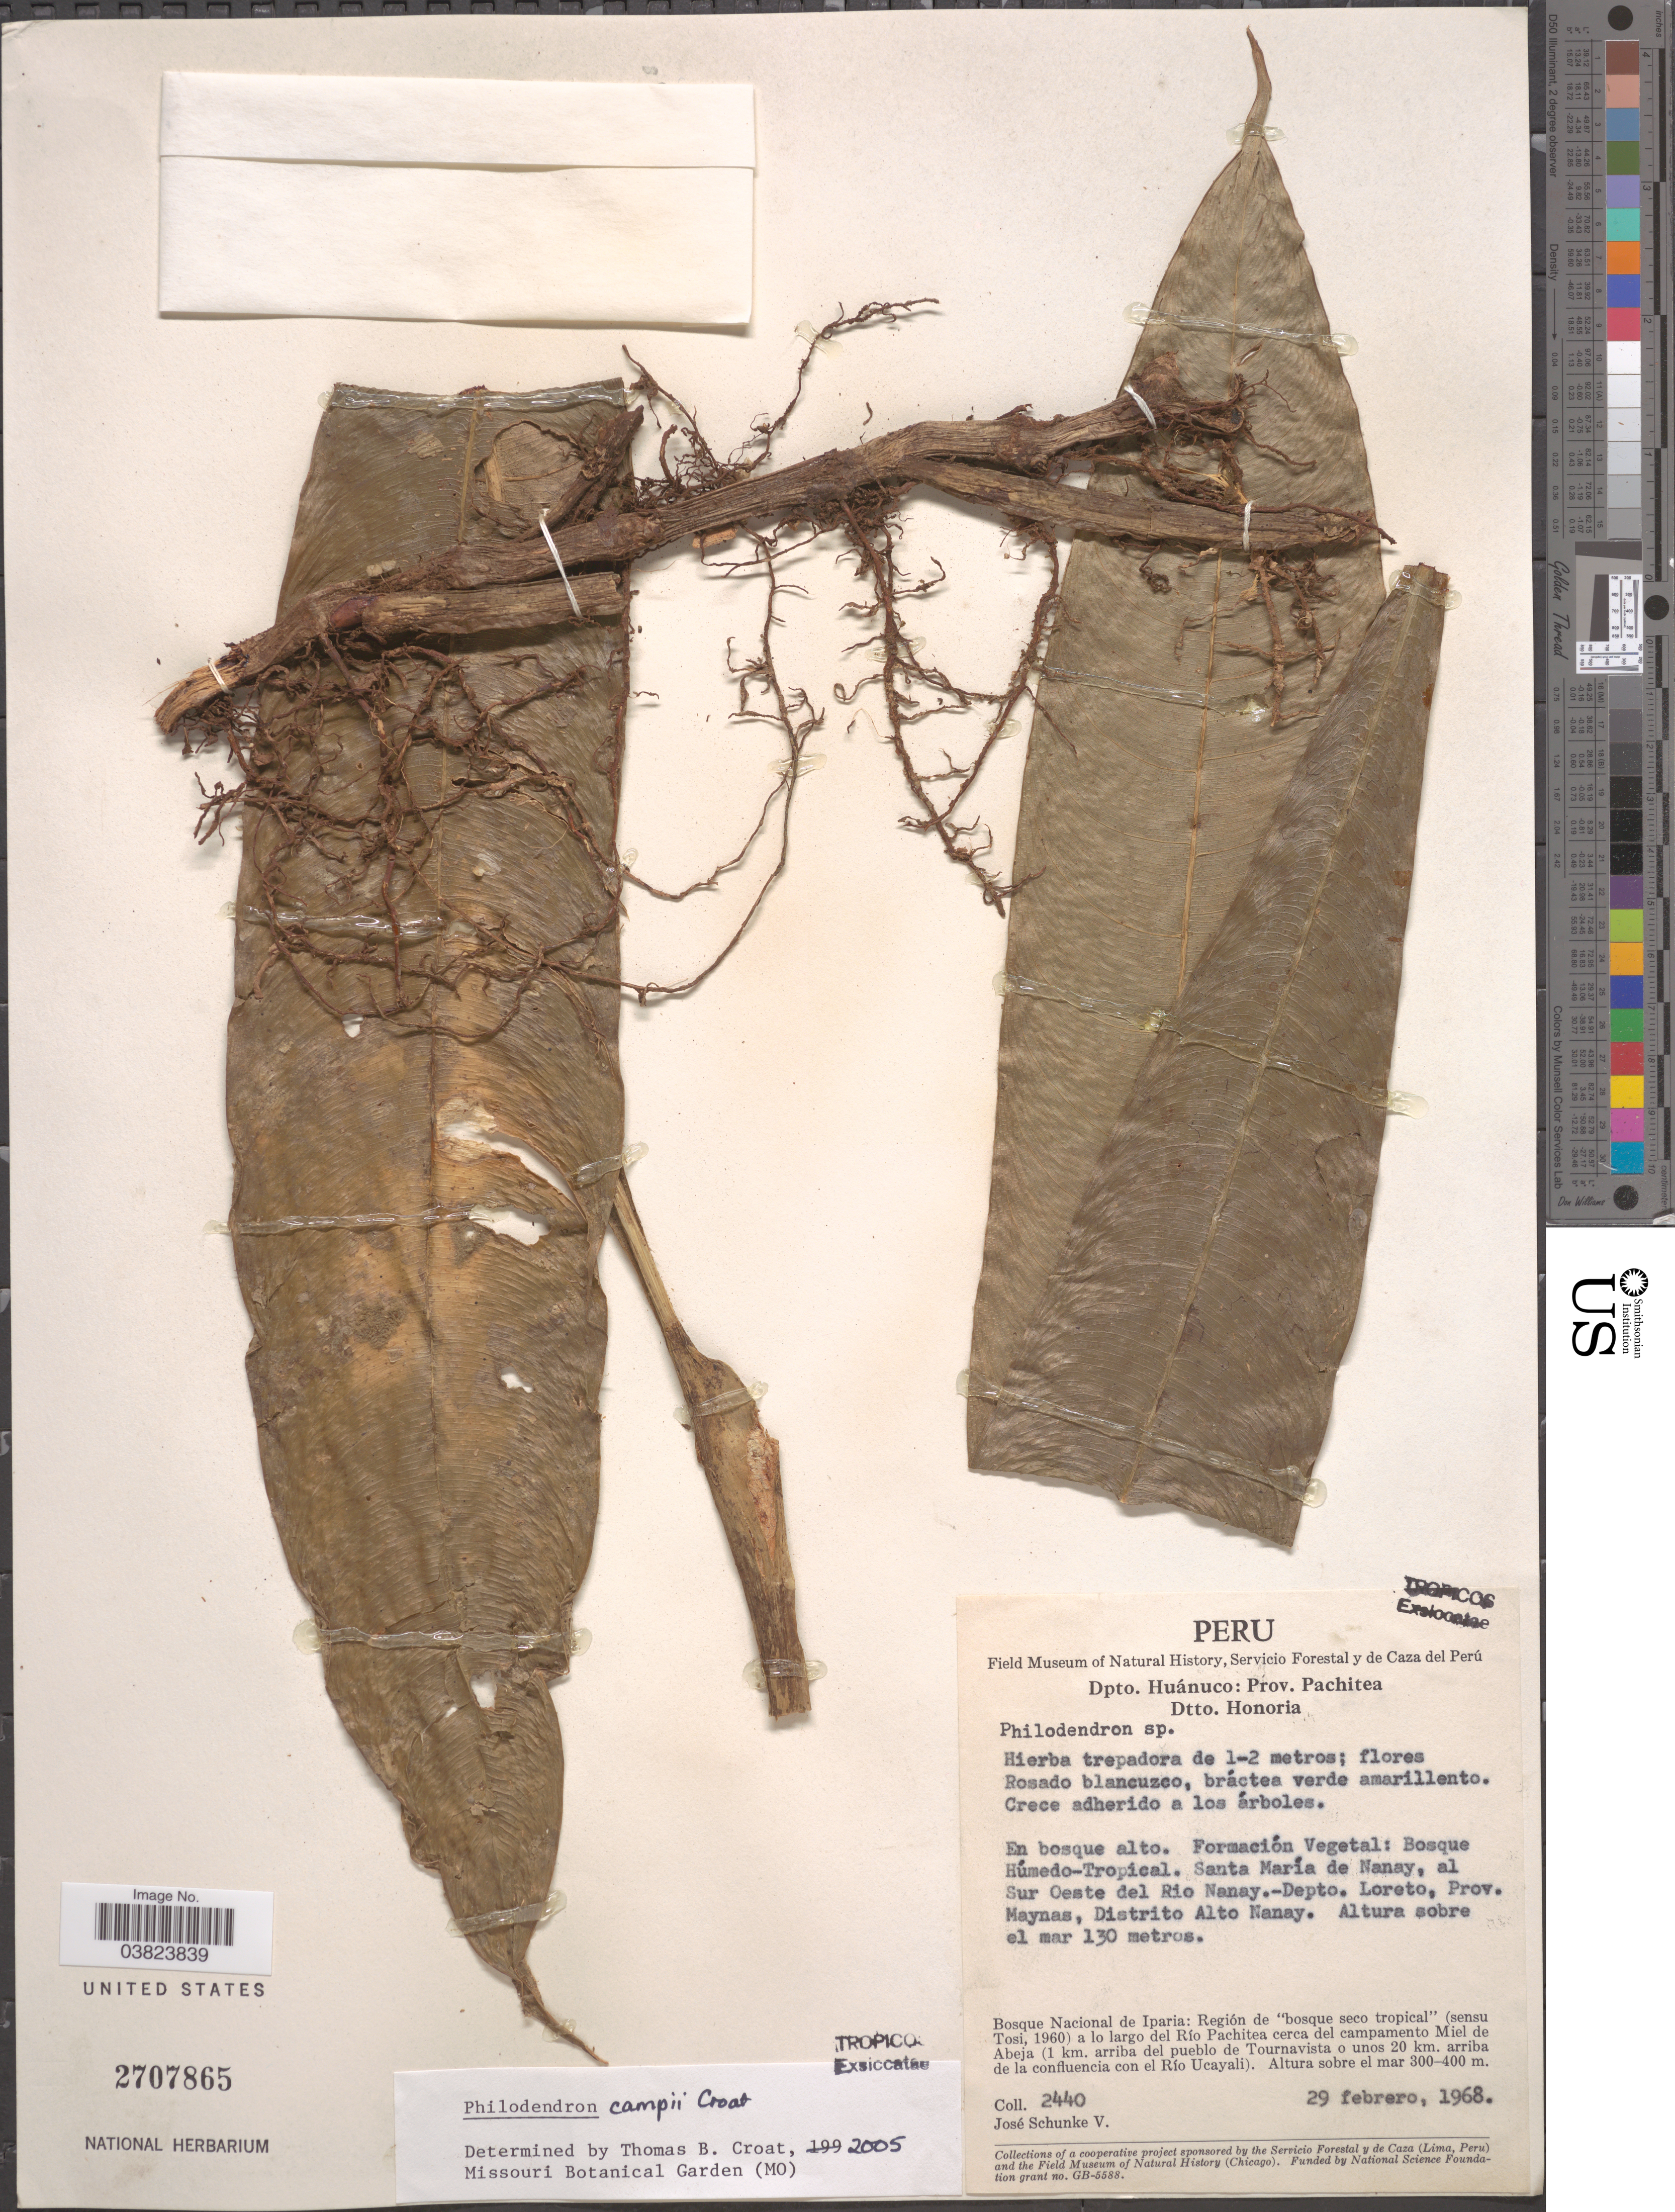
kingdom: Plantae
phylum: Tracheophyta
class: Liliopsida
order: Alismatales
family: Araceae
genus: Philodendron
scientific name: Philodendron campii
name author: Croat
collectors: J. Schunke Vigo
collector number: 2440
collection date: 1968-02-29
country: Peru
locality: Dpto. Huánuco: Prov. Pachitea Dtto. Honoria. En bosque alto. Formación Vegetal: Bosque Húmedo-Tropical. Santa María de Nanay, al Sur Oeste del Rio Nanay. -Depto. Loreto, Prov. Maynas, Distrito Alto Nanay. Bosque Nacional de Iparia: Región de 'bosque seco tropical' (sensu Tosi, 1960) a lo largo del Río Pachitea cerca del campamento Miel de Abeja (1 km. arriba del pueblo de Tournavista o unos 20 km. arriba de la confluencia con el Río Ucayali).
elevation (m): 130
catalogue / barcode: US 2707865